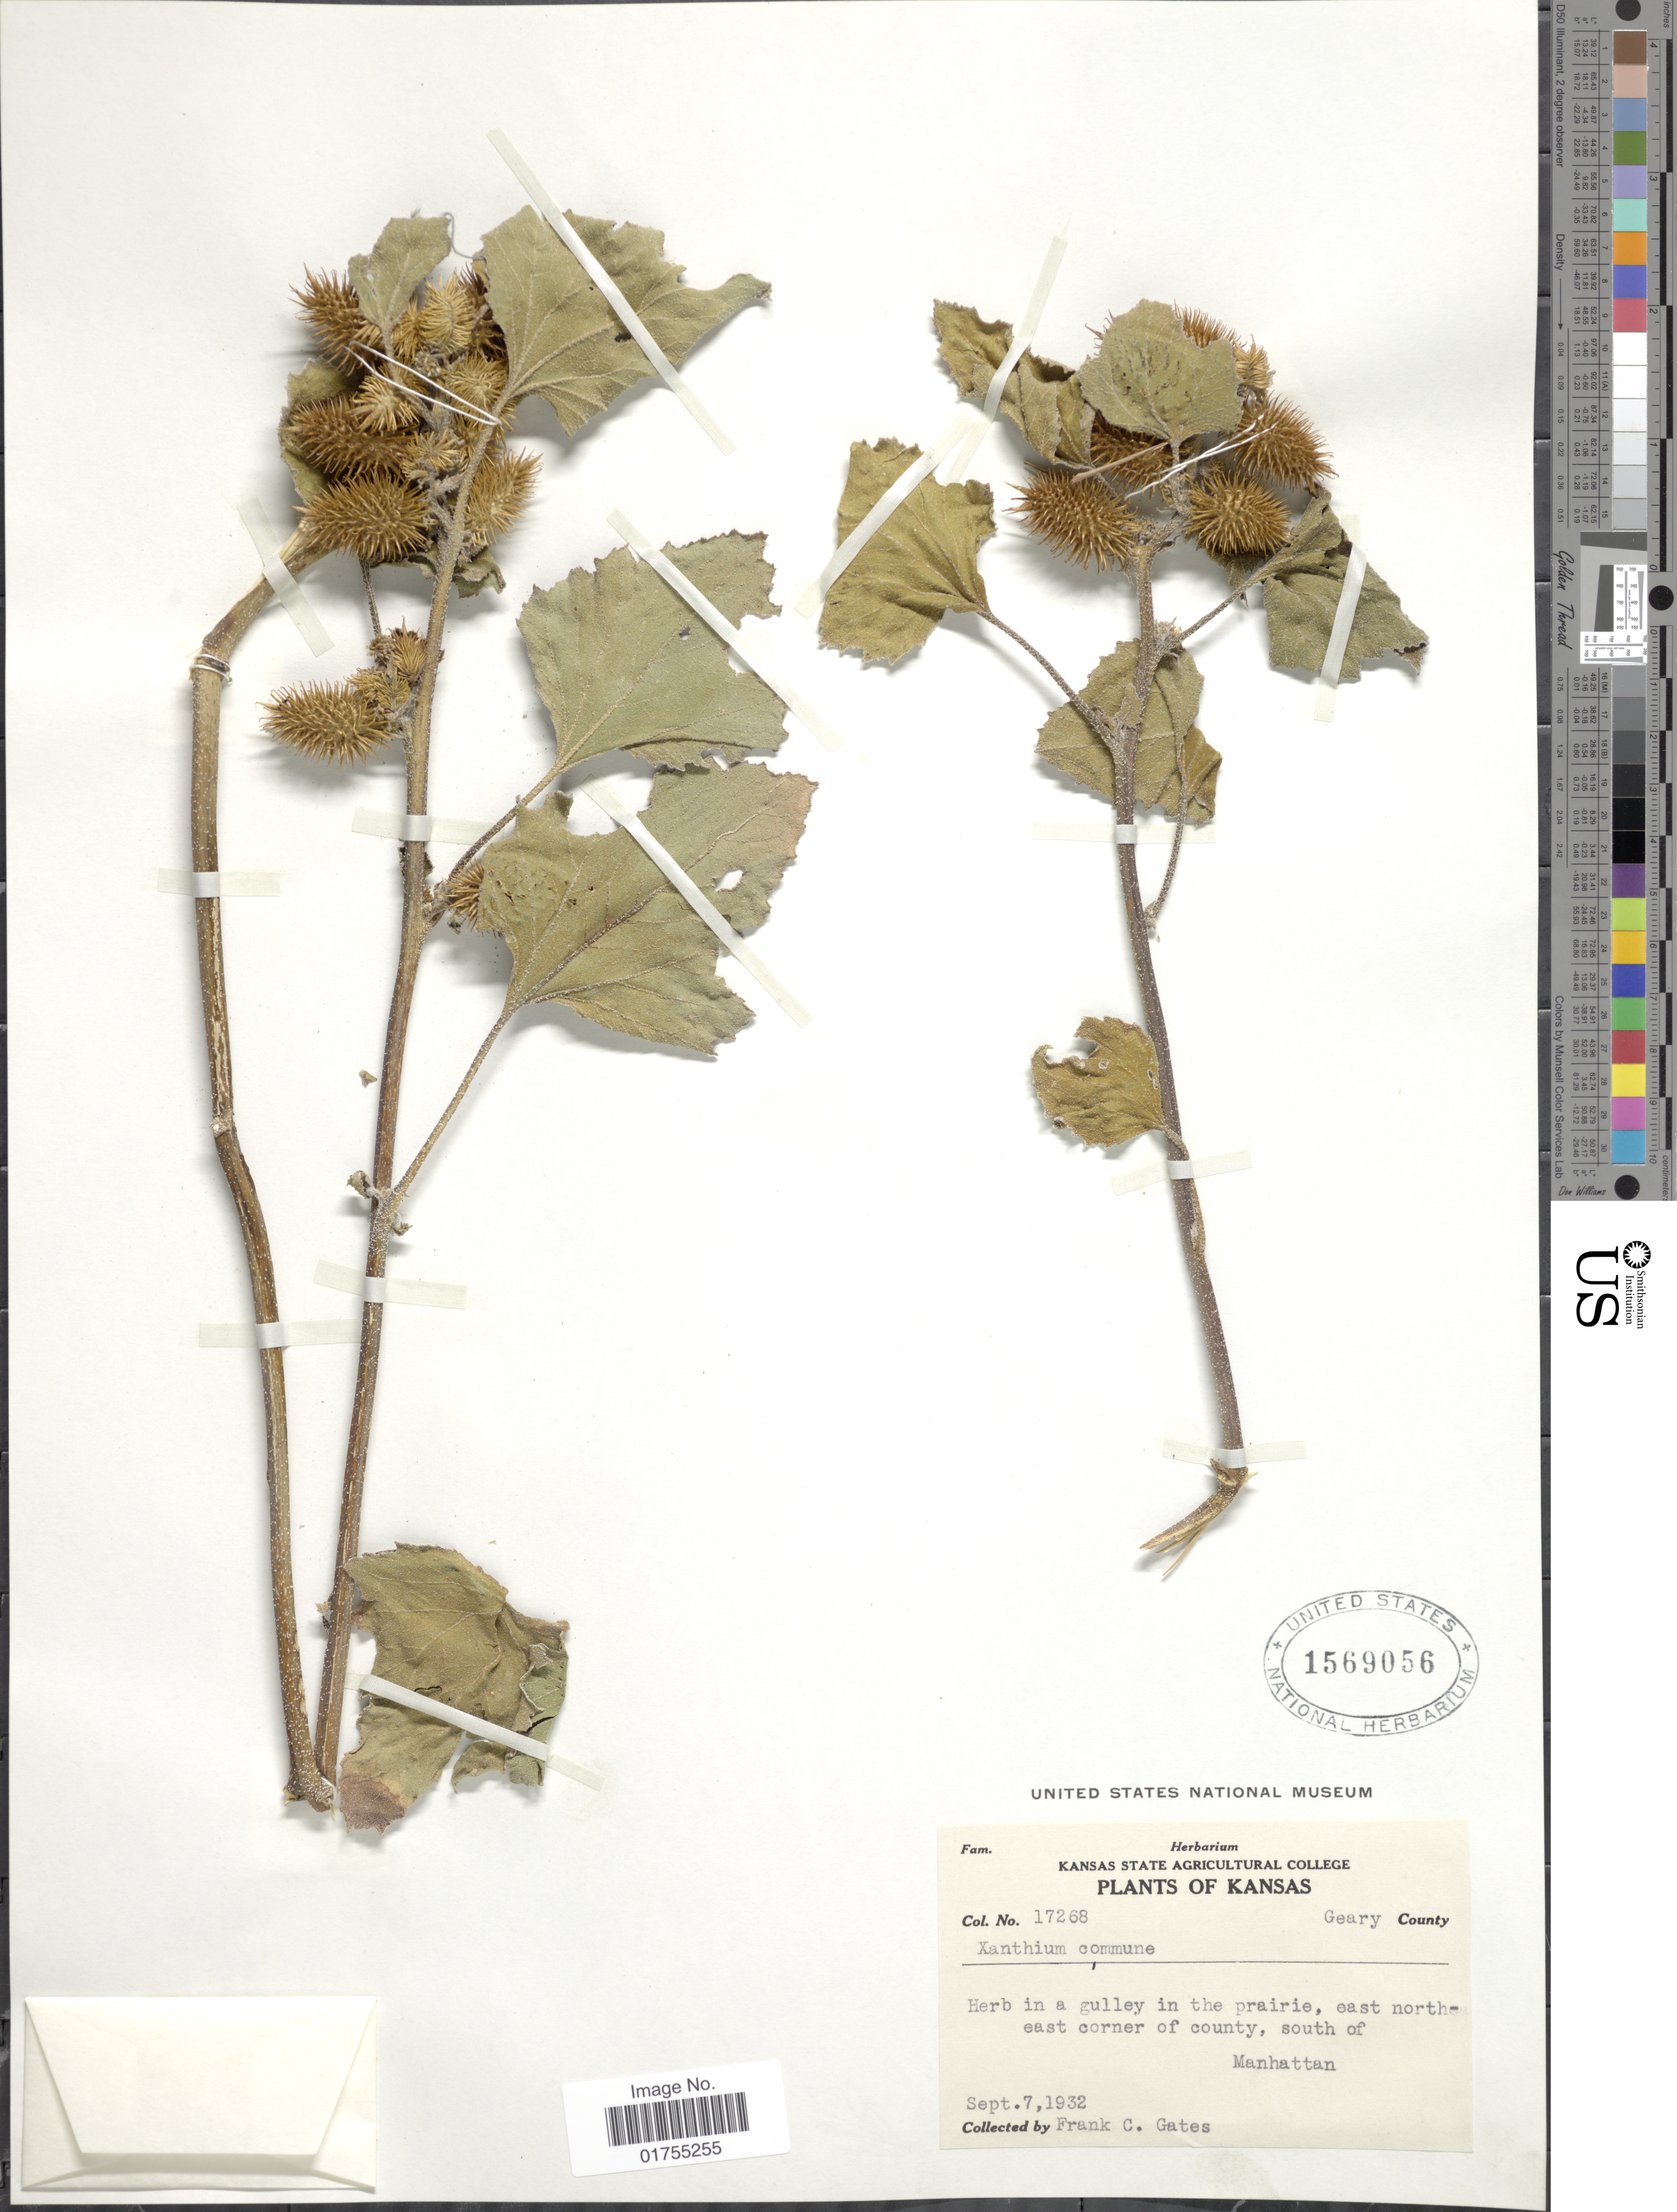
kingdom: Plantae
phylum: Tracheophyta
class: Magnoliopsida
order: Asterales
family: Asteraceae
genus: Xanthium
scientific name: Xanthium strumarium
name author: L.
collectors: F. C. Gates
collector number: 17268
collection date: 1932-09-07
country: United States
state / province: Kansas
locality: Geary County, Herb in a gulley in the prairie, east northeast corner of county, South of Manhattan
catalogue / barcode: US 1569056